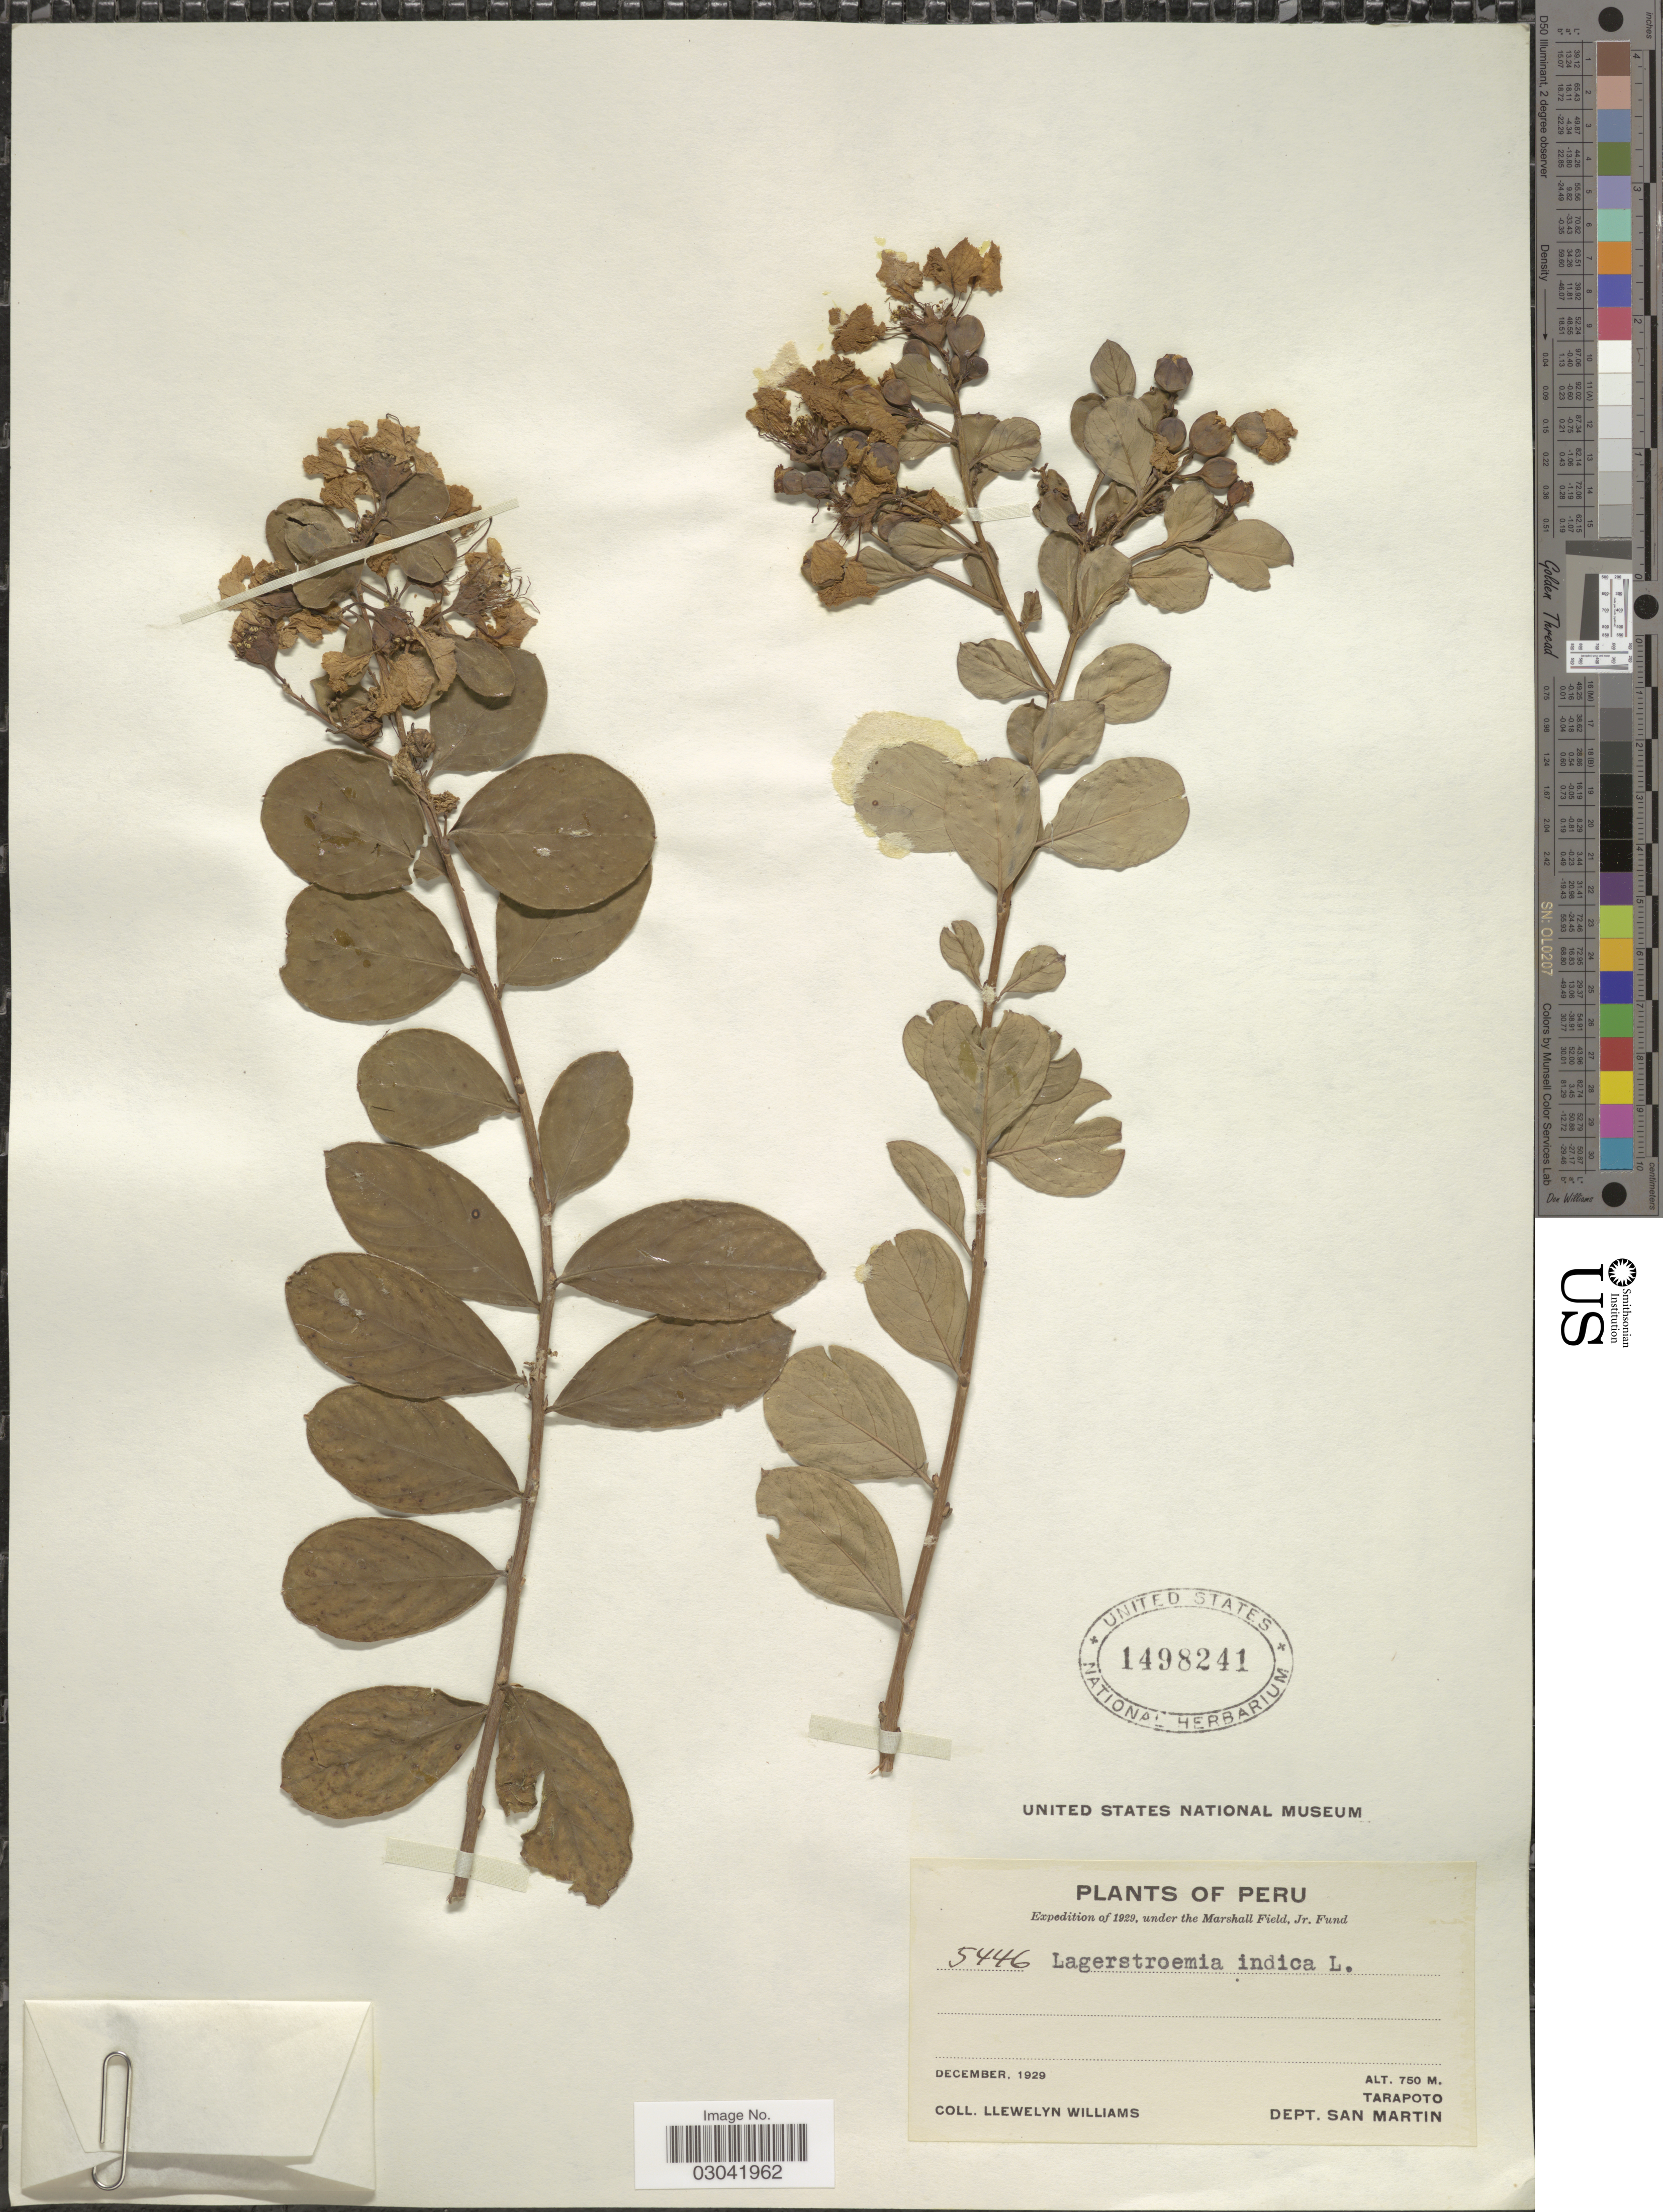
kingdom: Plantae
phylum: Tracheophyta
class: Magnoliopsida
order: Myrtales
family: Lythraceae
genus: Lagerstroemia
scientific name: Lagerstroemia indica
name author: L.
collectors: Ll. Williams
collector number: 5446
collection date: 1929-12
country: Peru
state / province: San Martín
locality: Tarapoto Dept. San Martin.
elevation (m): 750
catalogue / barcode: US 1498241